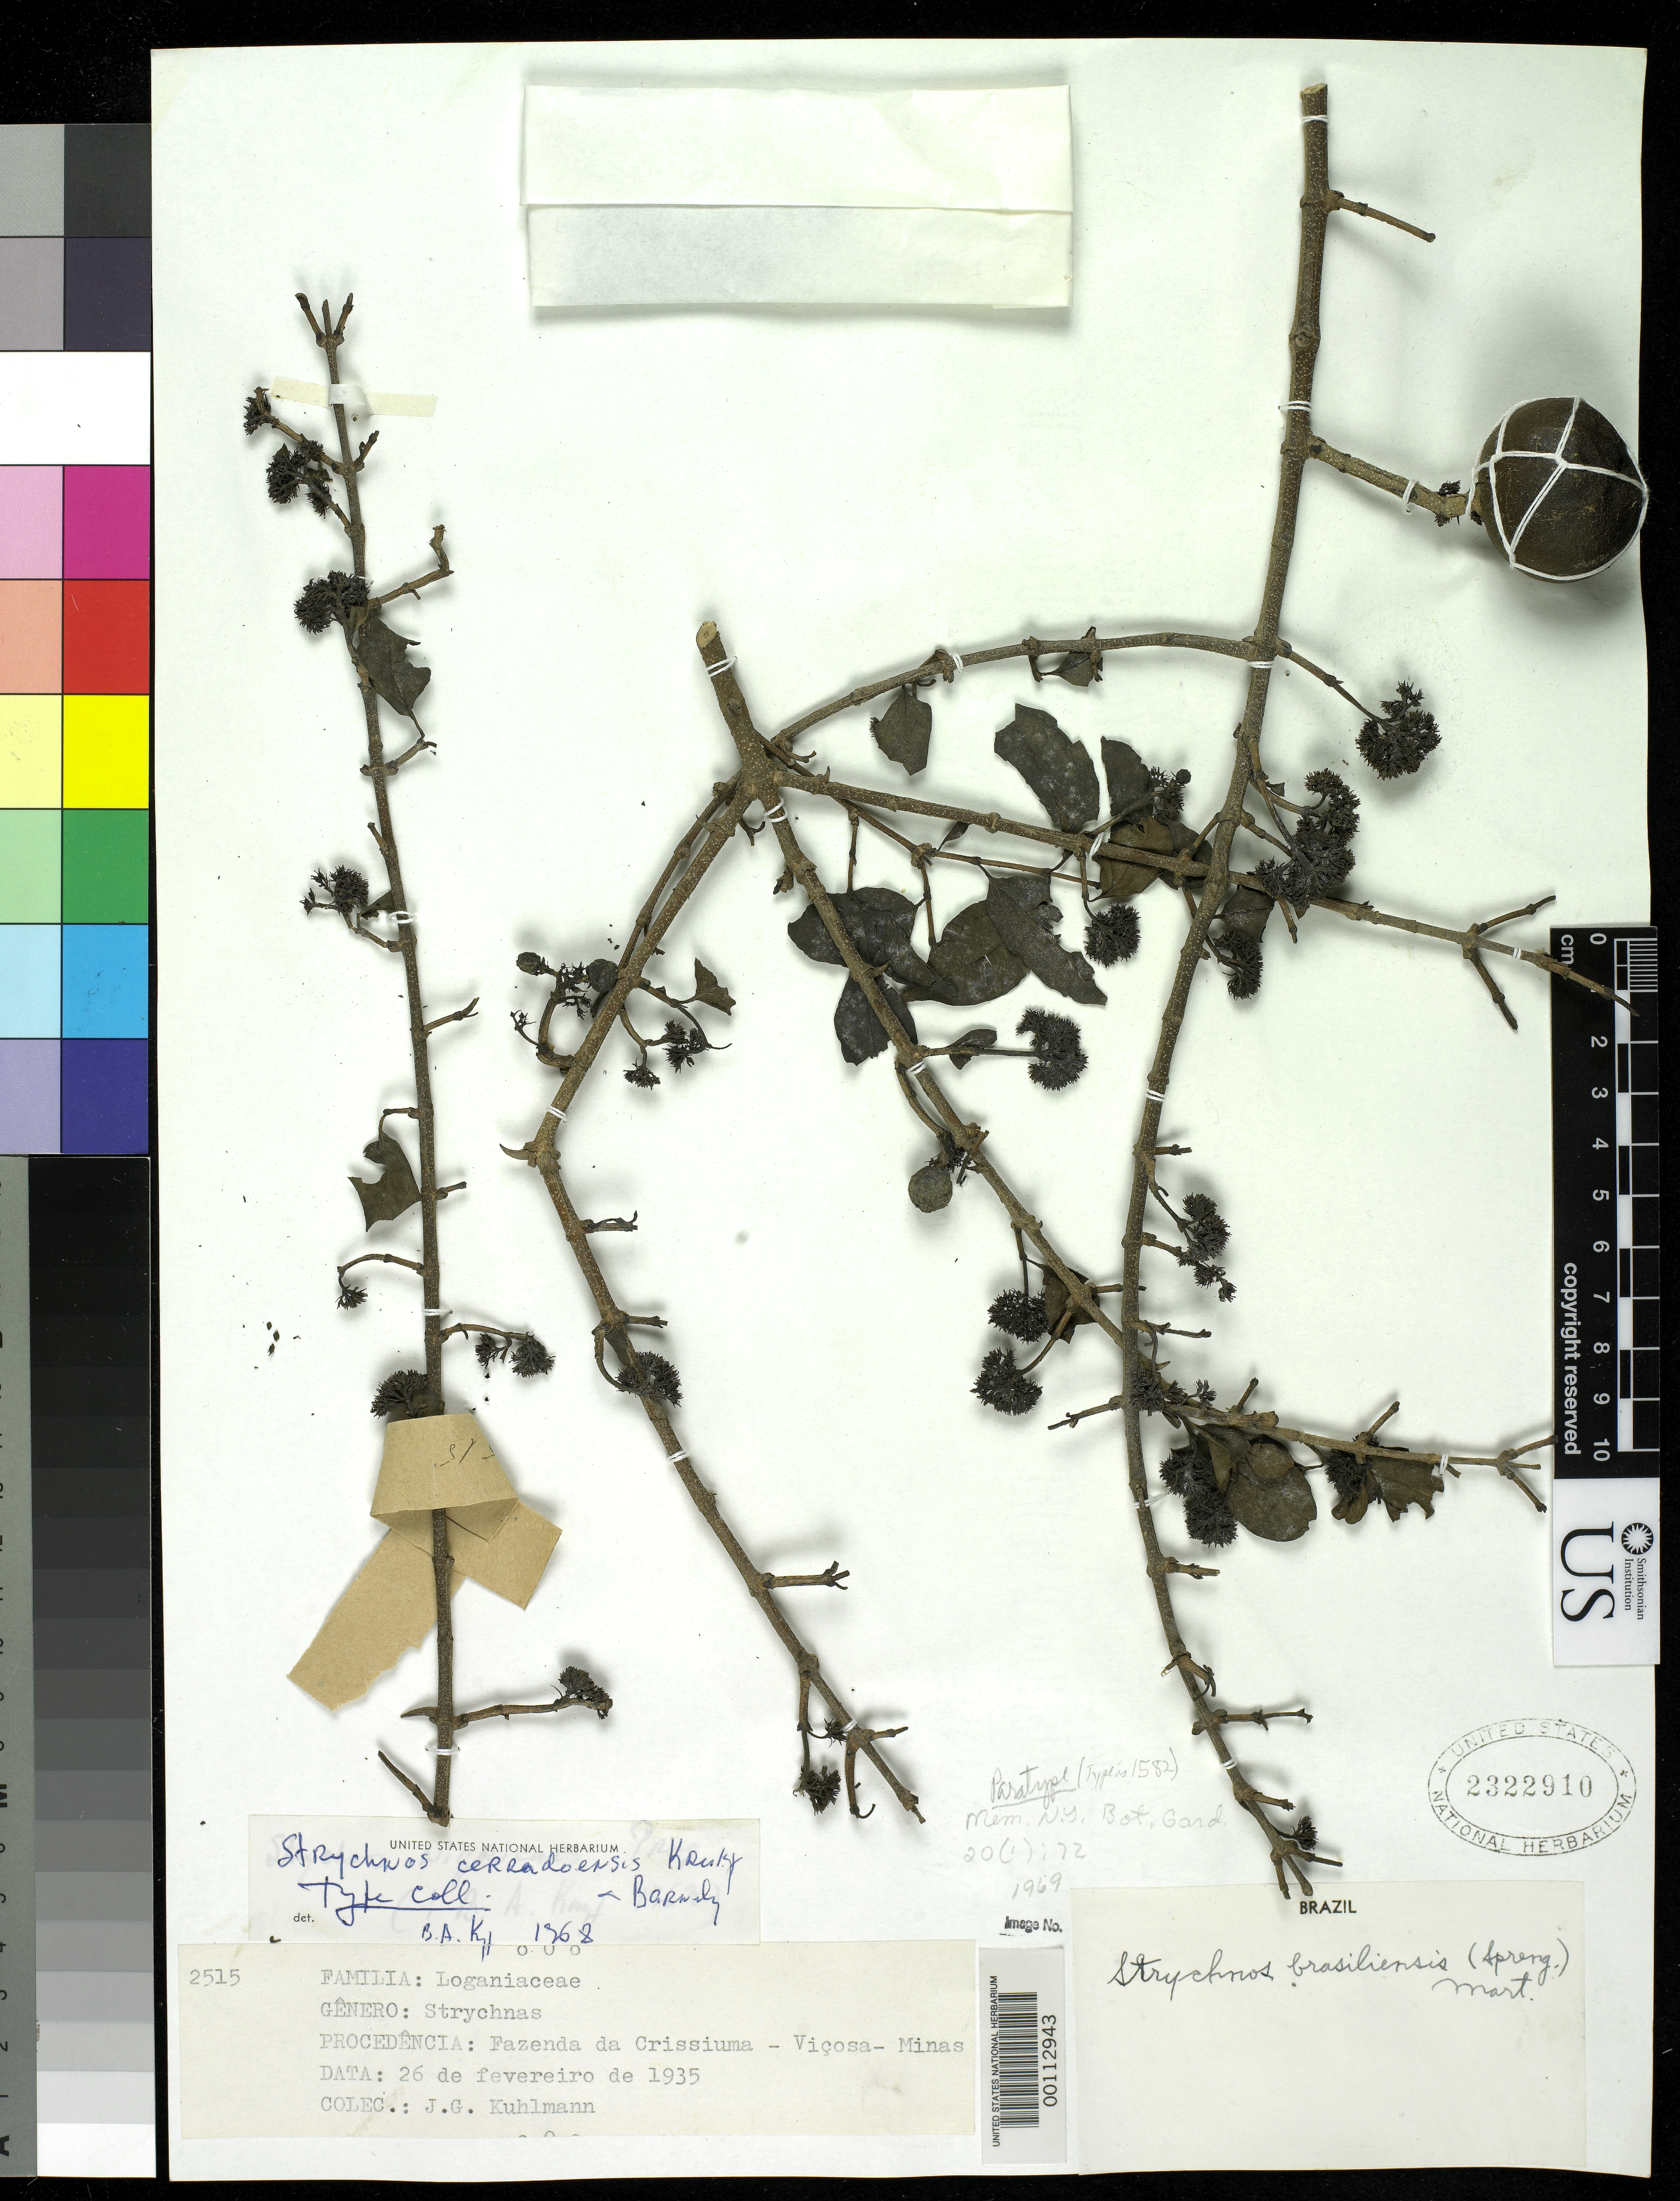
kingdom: Plantae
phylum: Tracheophyta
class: Magnoliopsida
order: Gentianales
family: Loganiaceae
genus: Strychnos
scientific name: Strychnos cerradoensis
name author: Krukoff & Barneby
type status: Paratype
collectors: J. G. Kuhlmann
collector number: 2515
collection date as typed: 26 Feb 1935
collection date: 1935-02-26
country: Brazil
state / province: Minas Gerais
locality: Fazenda Crissiuma, Vicosa.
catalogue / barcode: US 2322910